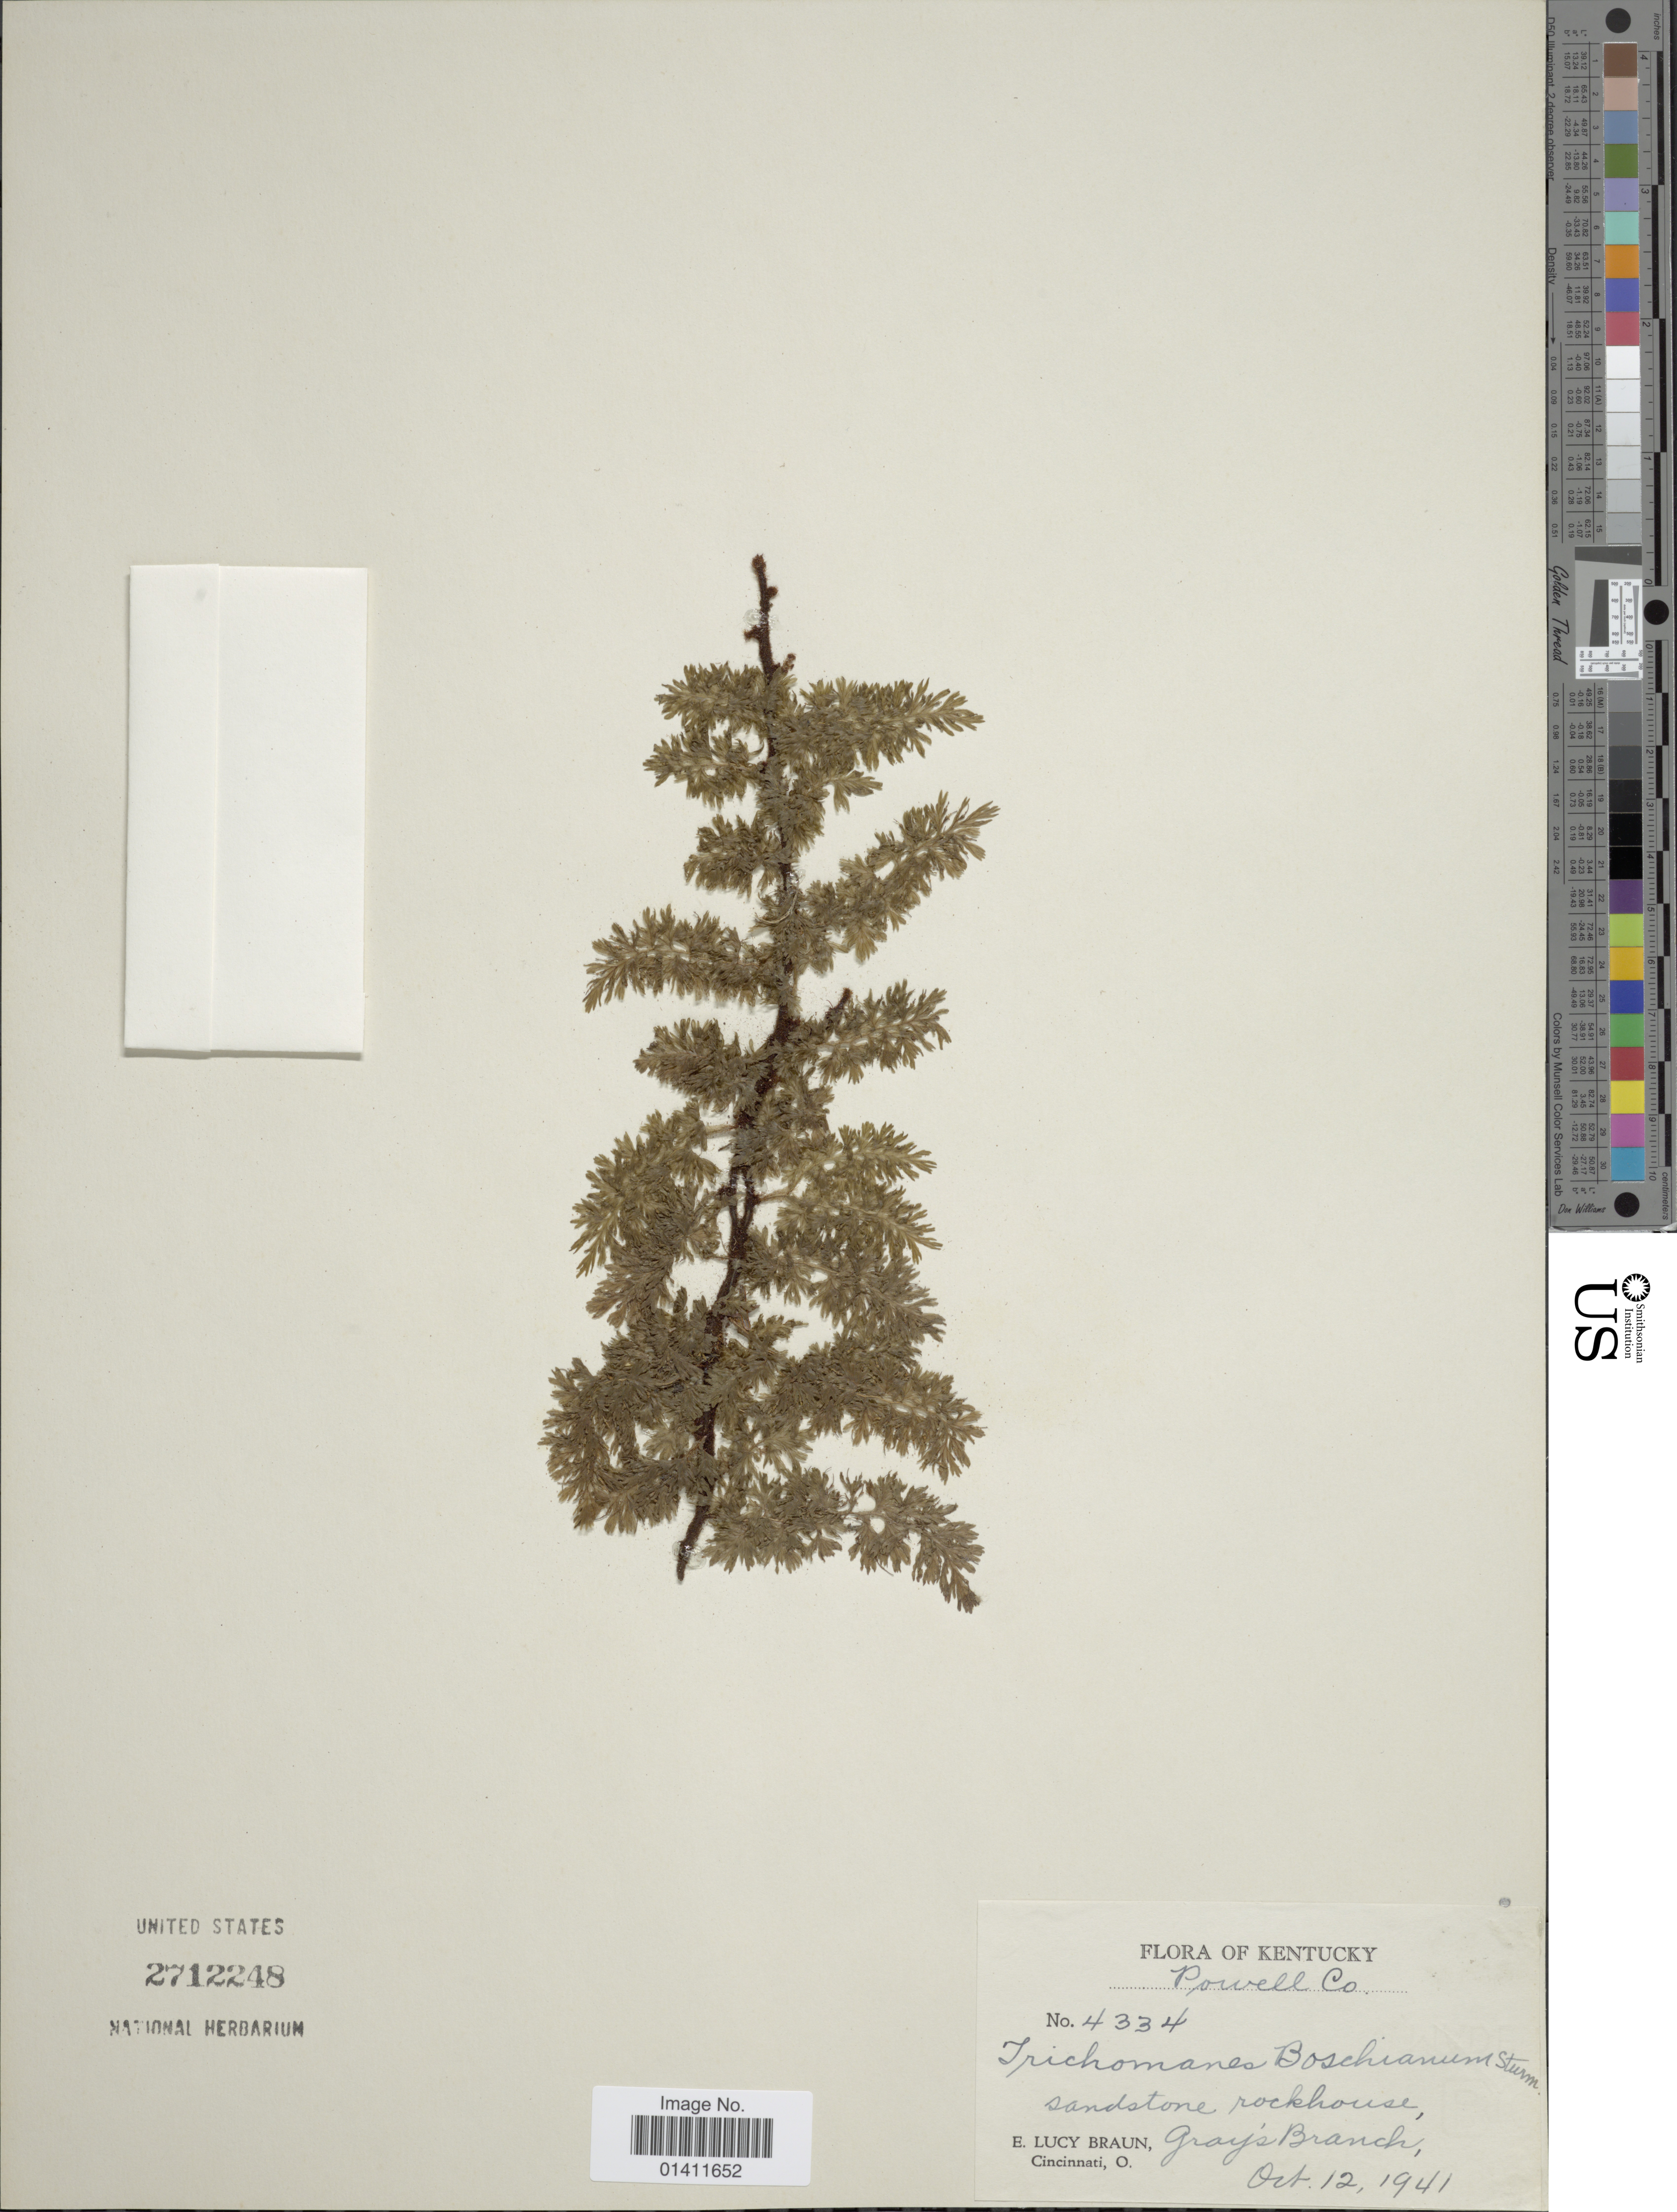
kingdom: Plantae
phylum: Tracheophyta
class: Polypodiopsida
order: Hymenophyllales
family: Hymenophyllaceae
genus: Vandenboschia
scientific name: Vandenboschia boschiana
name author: (J.W. Sturm ex Bosch) Ebihara & K. Iwats.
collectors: E. L. Braun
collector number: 4334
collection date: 1941-10-12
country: United States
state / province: Kentucky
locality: Powell Co. Grays Branch.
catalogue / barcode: US 2712248